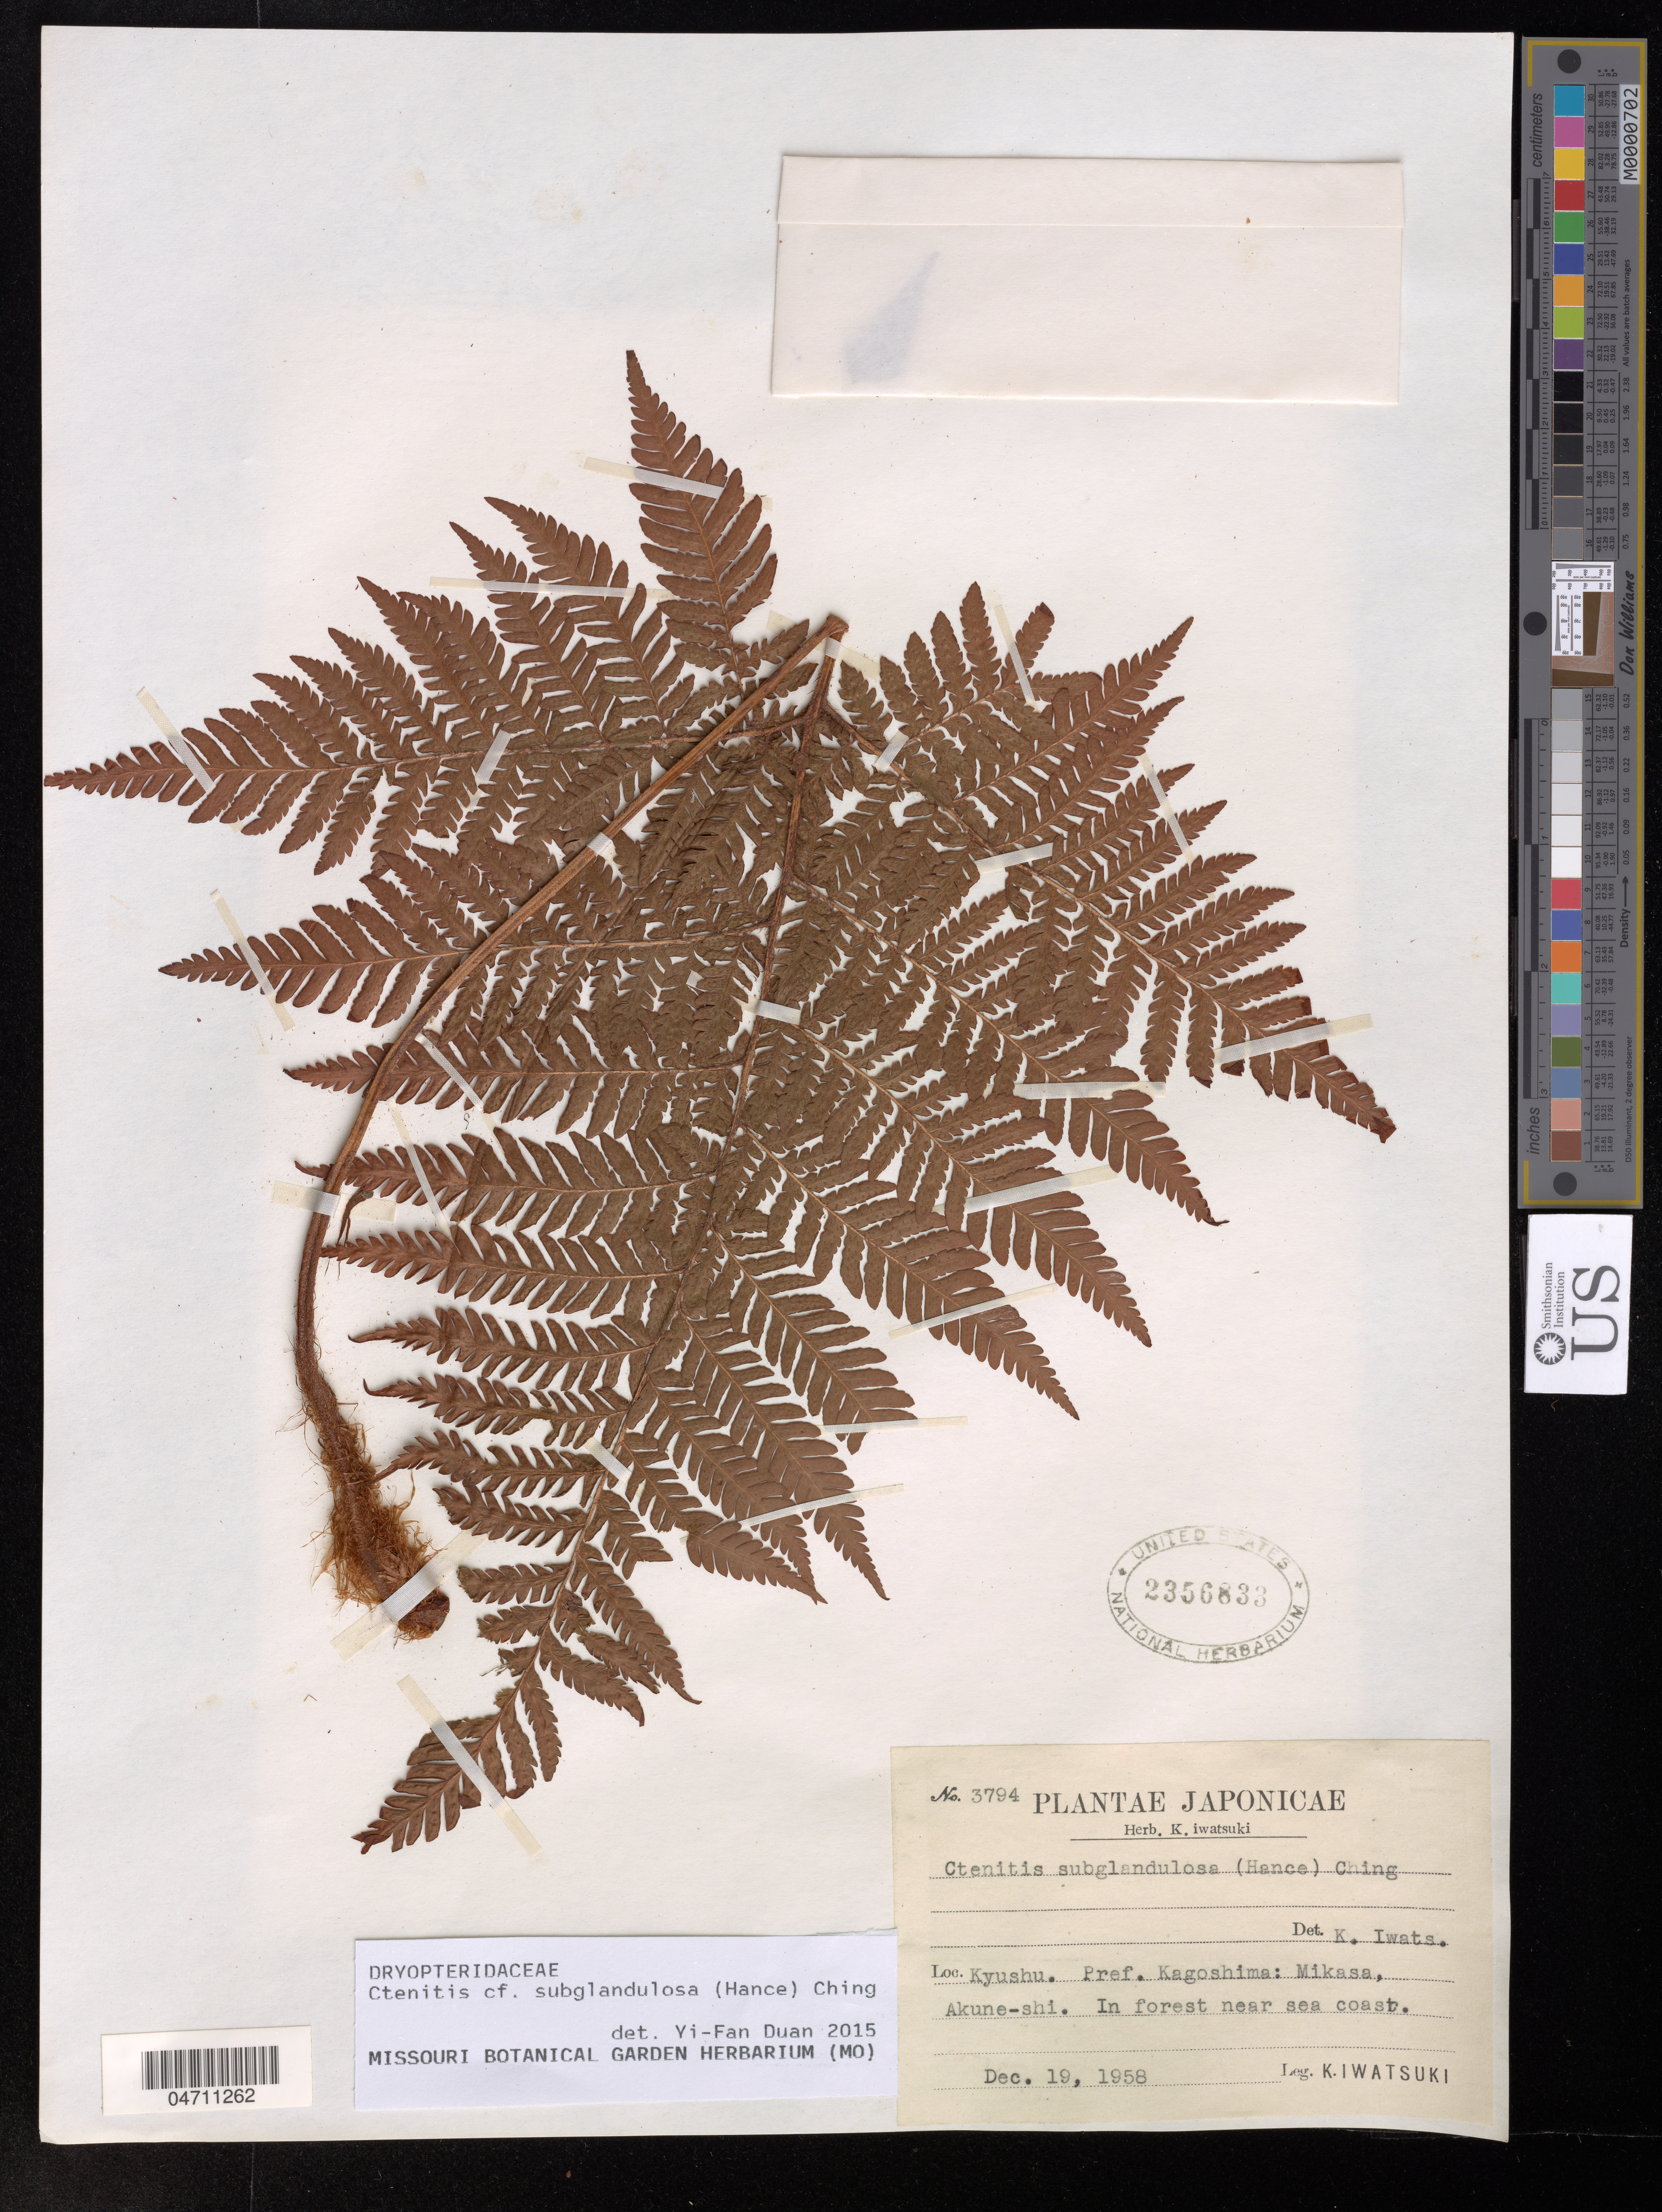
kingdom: Plantae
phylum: Tracheophyta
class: Polypodiopsida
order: Polypodiales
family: Dryopteridaceae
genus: Ctenitis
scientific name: Ctenitis subglandulosa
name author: (Hance) Ching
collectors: K. Iwatsuki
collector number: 3794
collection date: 1958-12-19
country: Japan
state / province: Kagosima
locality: Kyushu. Pref. Kagoshima: Mikasa, Akune-shi. In forest near sea coast.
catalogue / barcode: US 2356838